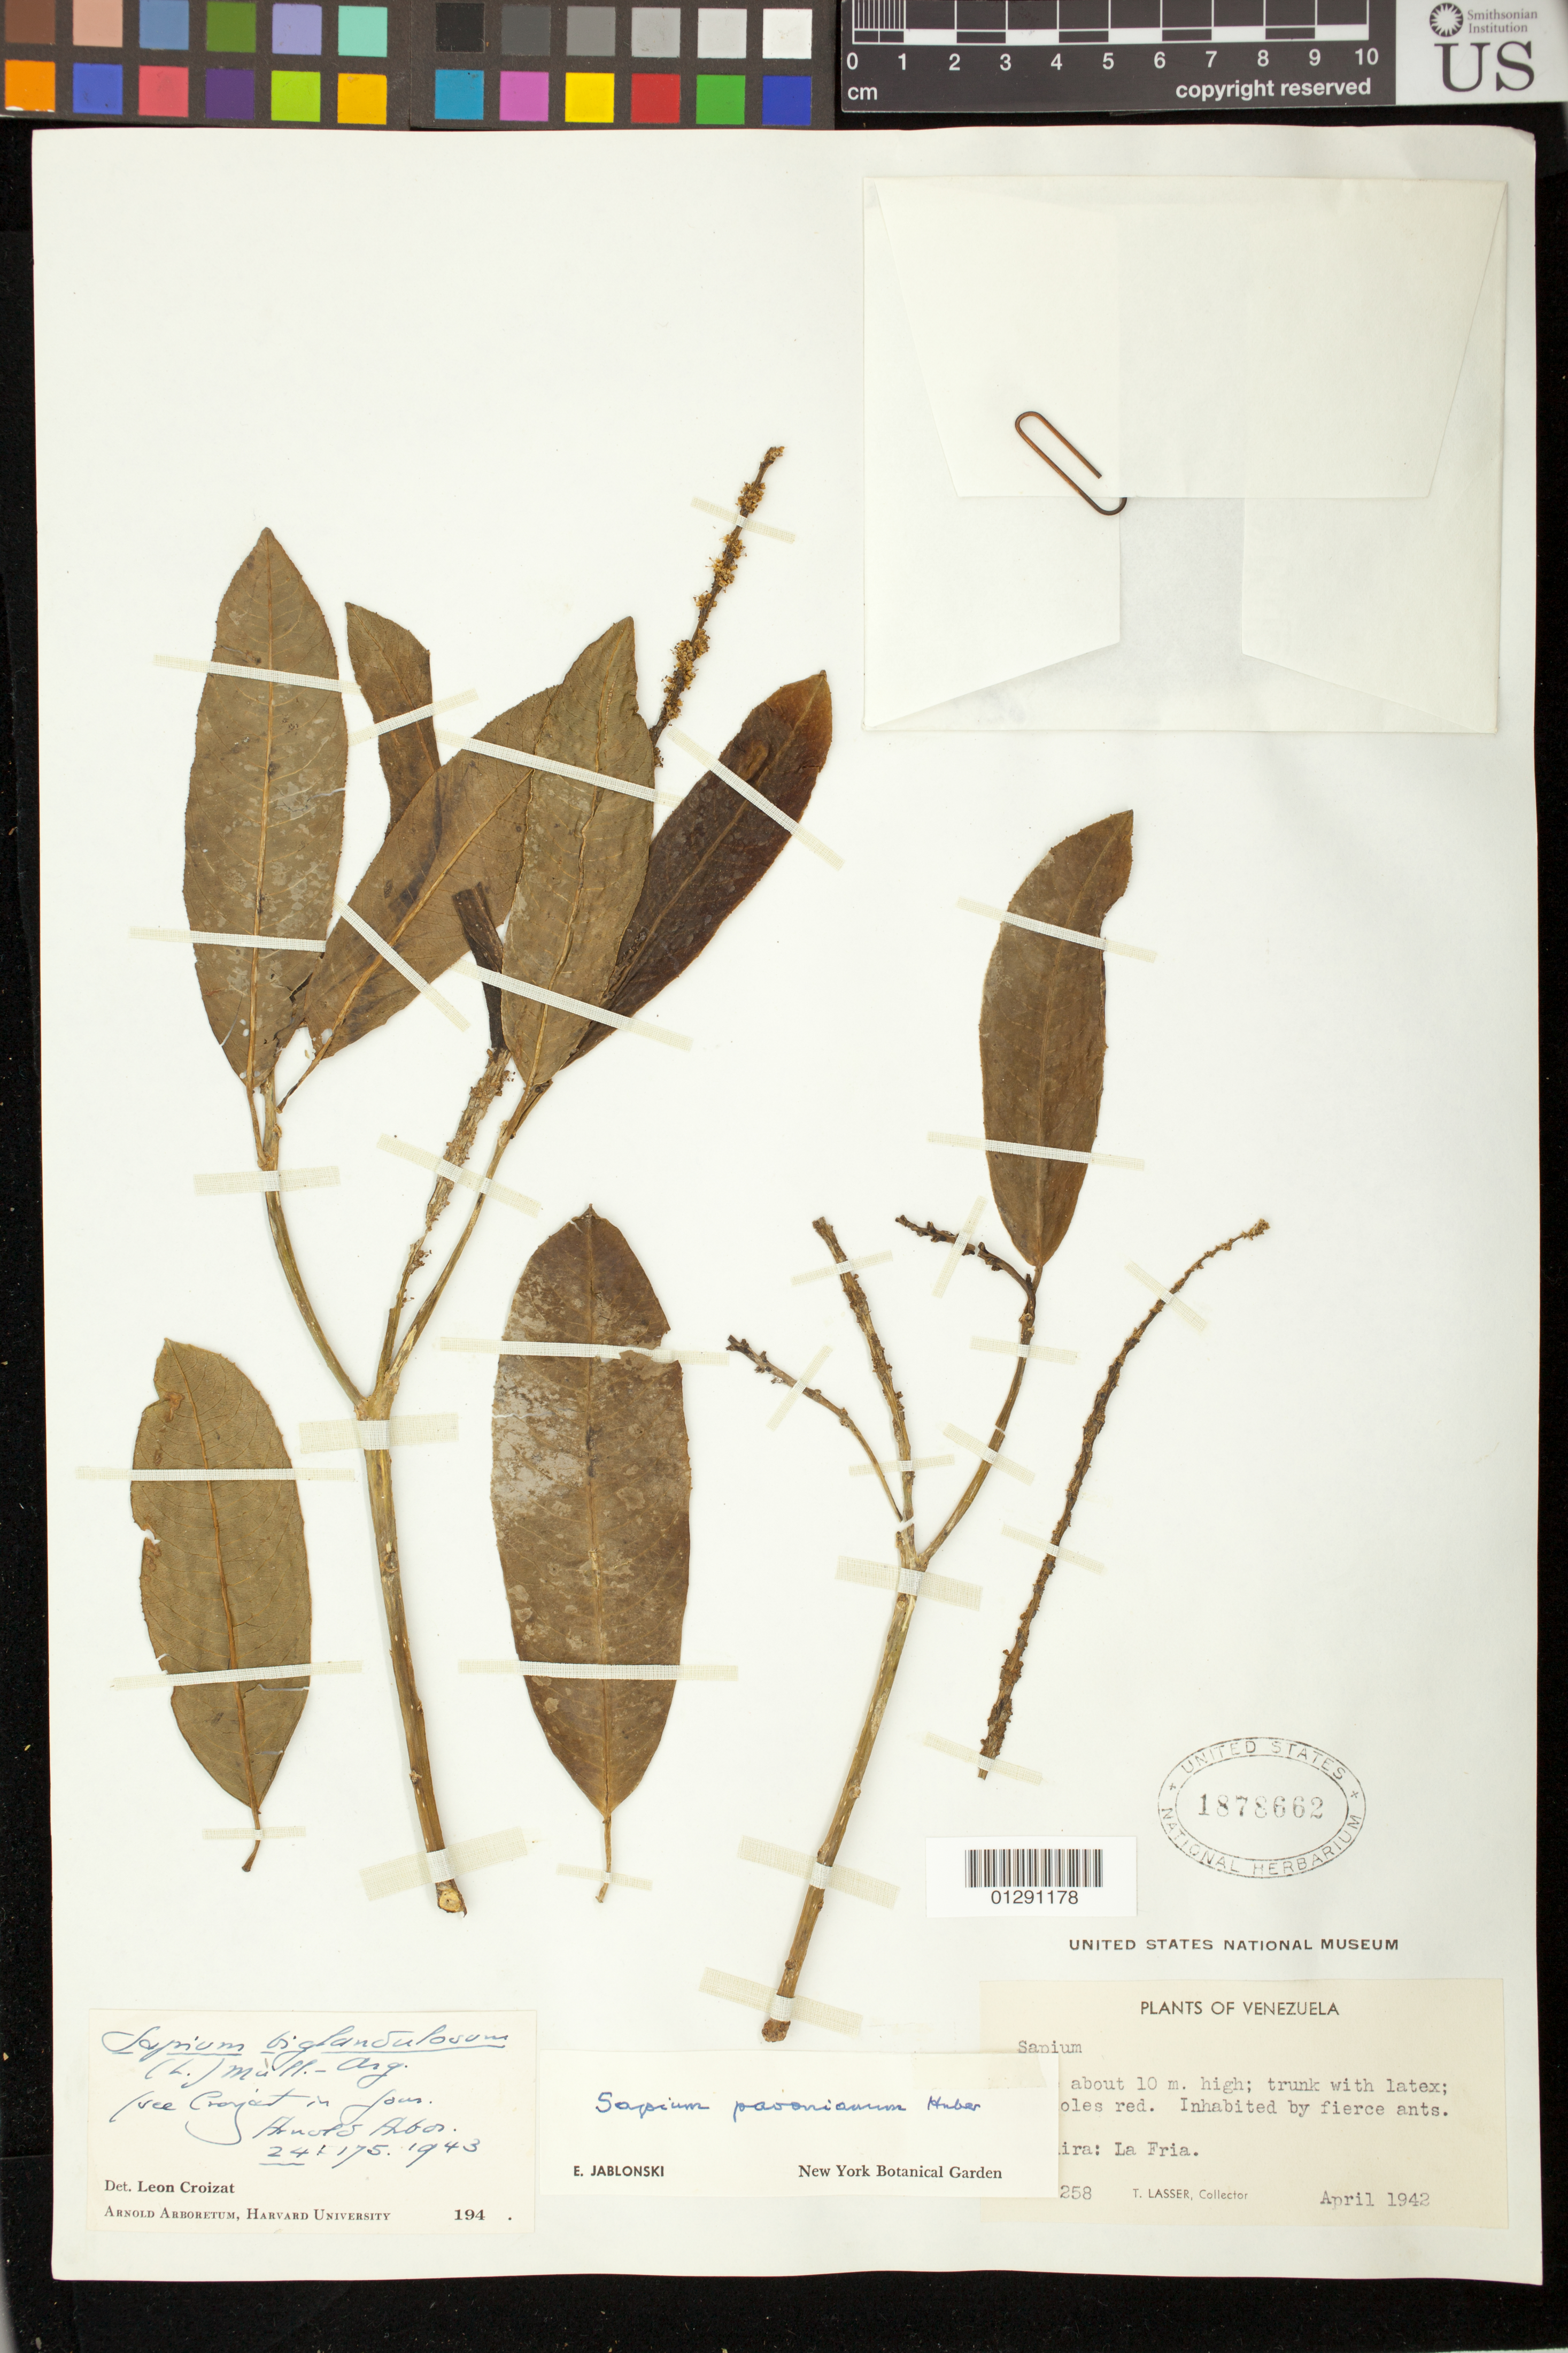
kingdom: Plantae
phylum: Tracheophyta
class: Magnoliopsida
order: Malpighiales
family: Euphorbiaceae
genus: Sapium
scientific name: Sapium glandulatum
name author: (Vell.) Pax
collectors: T. Lasser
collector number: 258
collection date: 1942-04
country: Venezuela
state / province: Tachira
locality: La Fria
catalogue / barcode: US 1878662